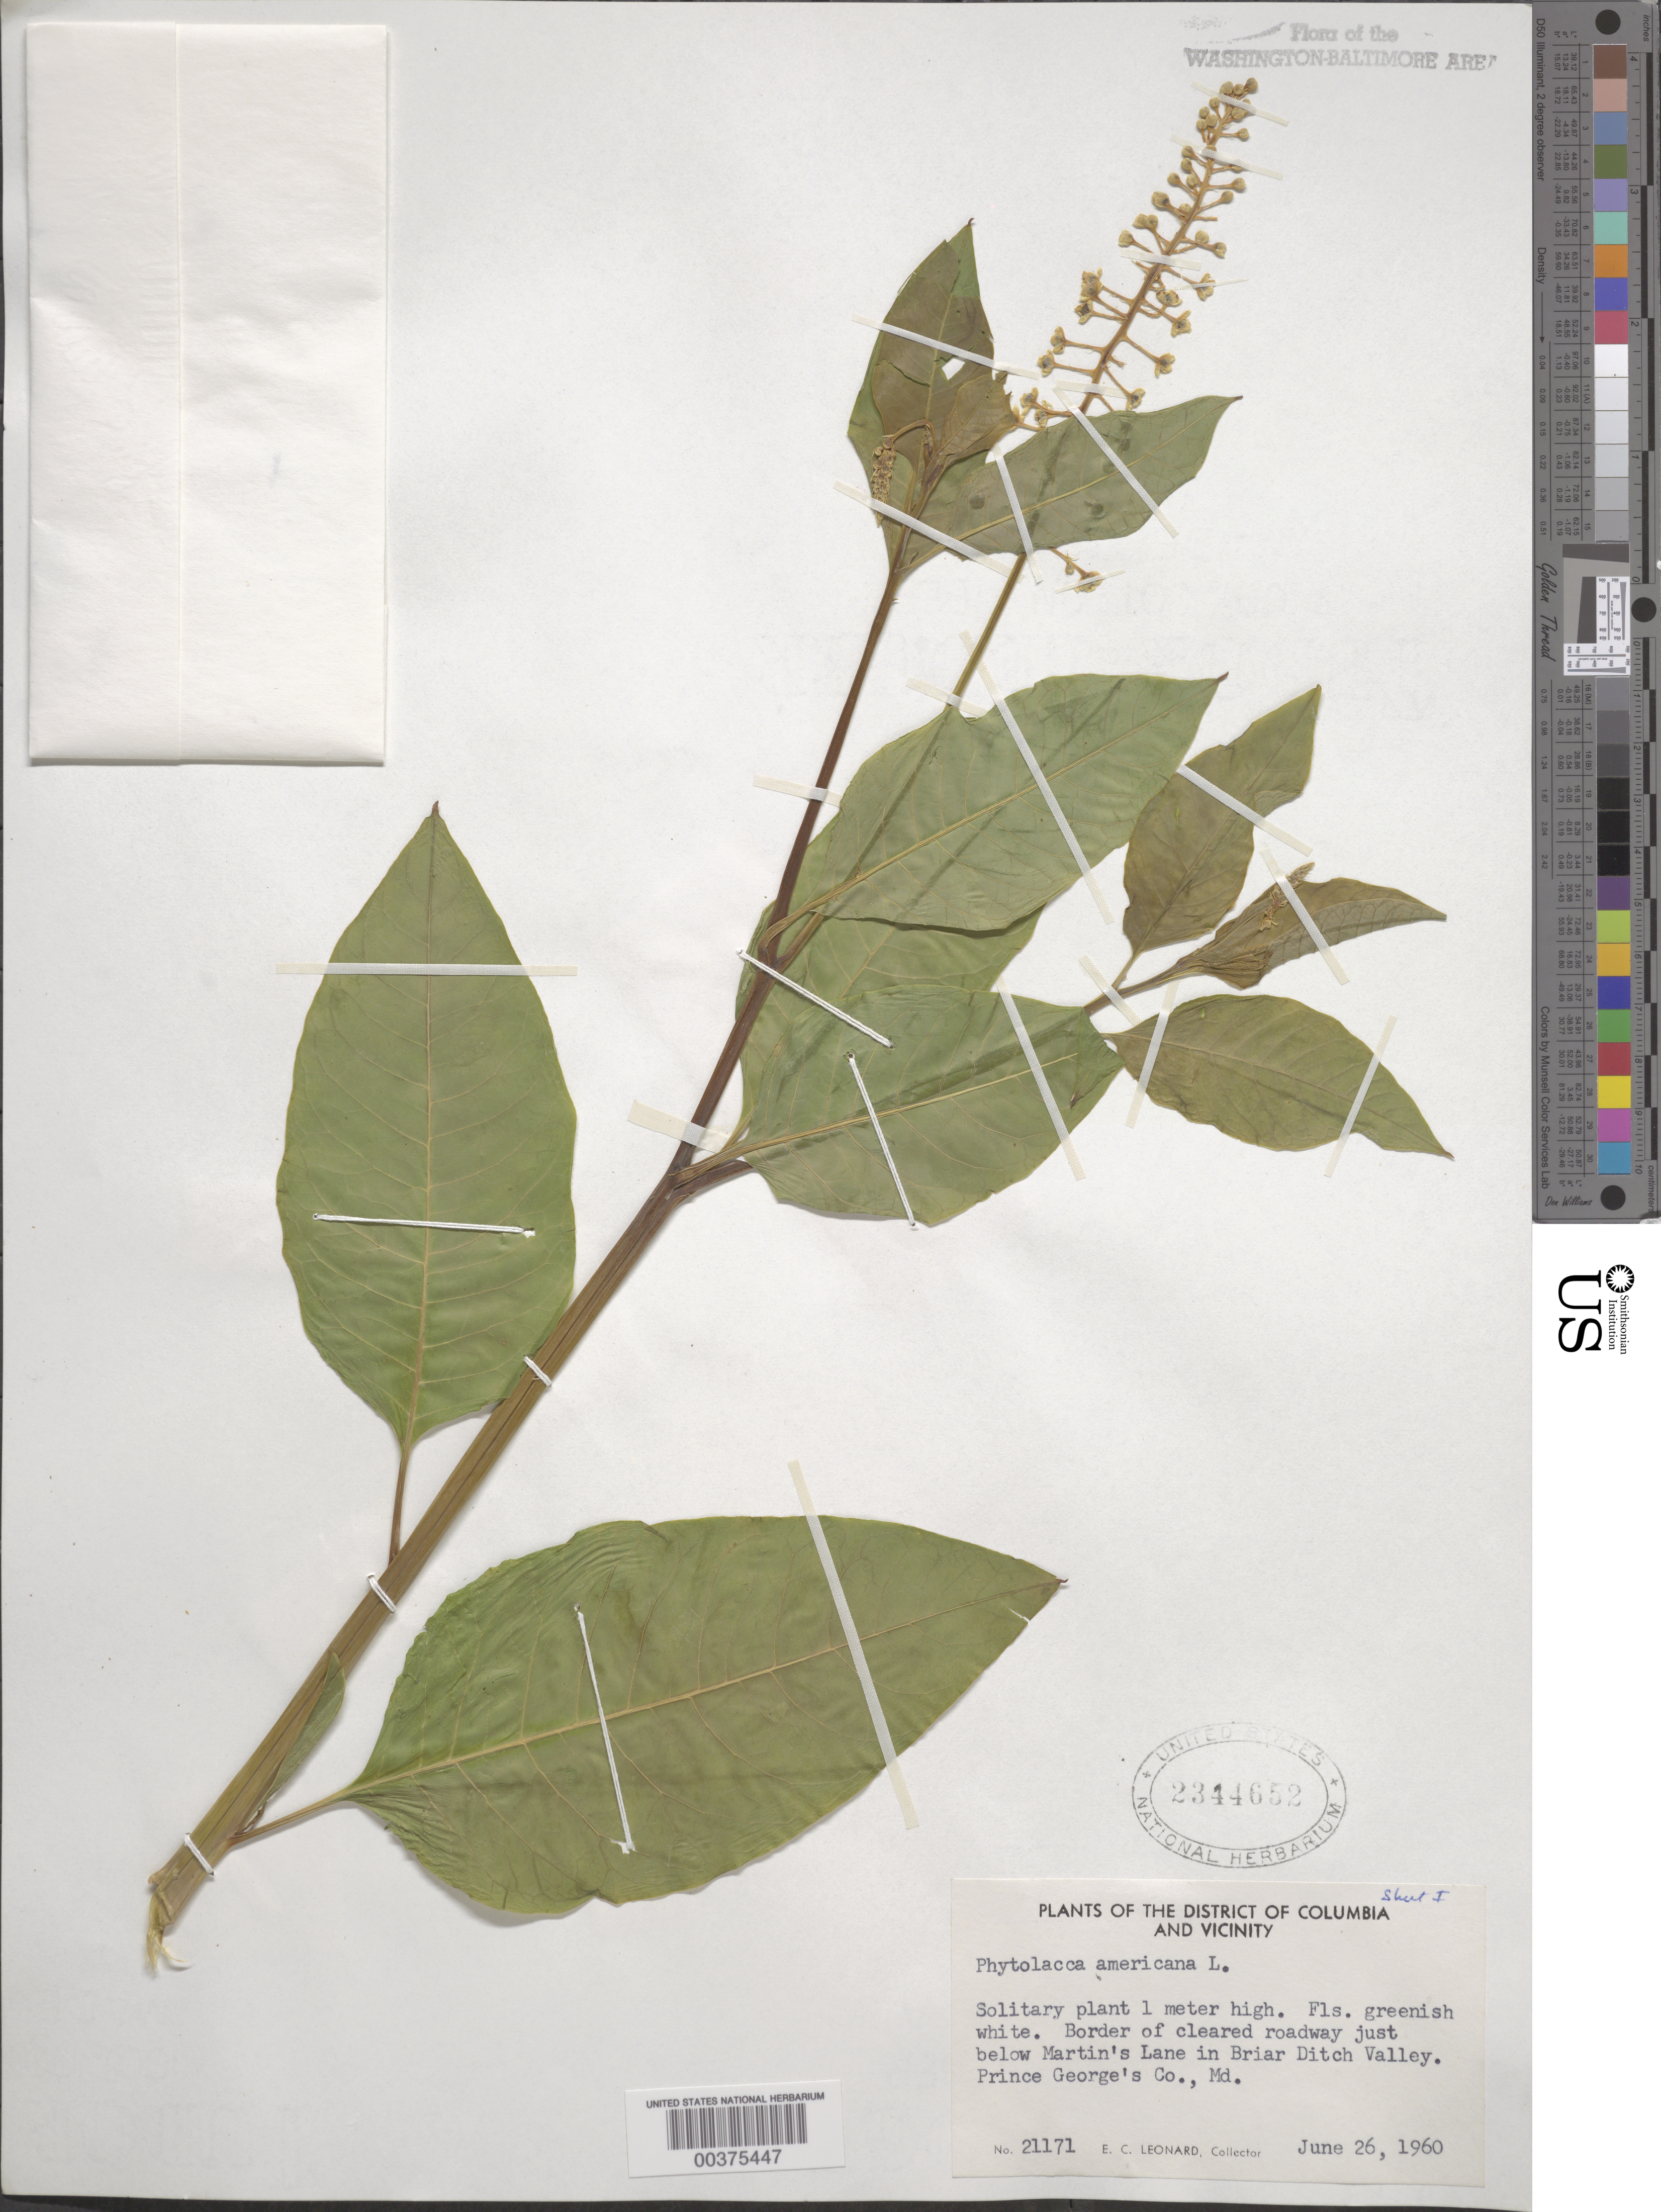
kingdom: Plantae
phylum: Tracheophyta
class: Magnoliopsida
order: Caryophyllales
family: Phytolaccaceae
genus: Phytolacca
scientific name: Phytolacca americana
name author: L.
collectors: E. C. Leonard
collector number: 21171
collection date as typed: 26 Jun 1960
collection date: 1960-06-26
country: United States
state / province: Maryland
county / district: Prince George's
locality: Briar Ditch Valley, below Martins Lane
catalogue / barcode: US 2344652